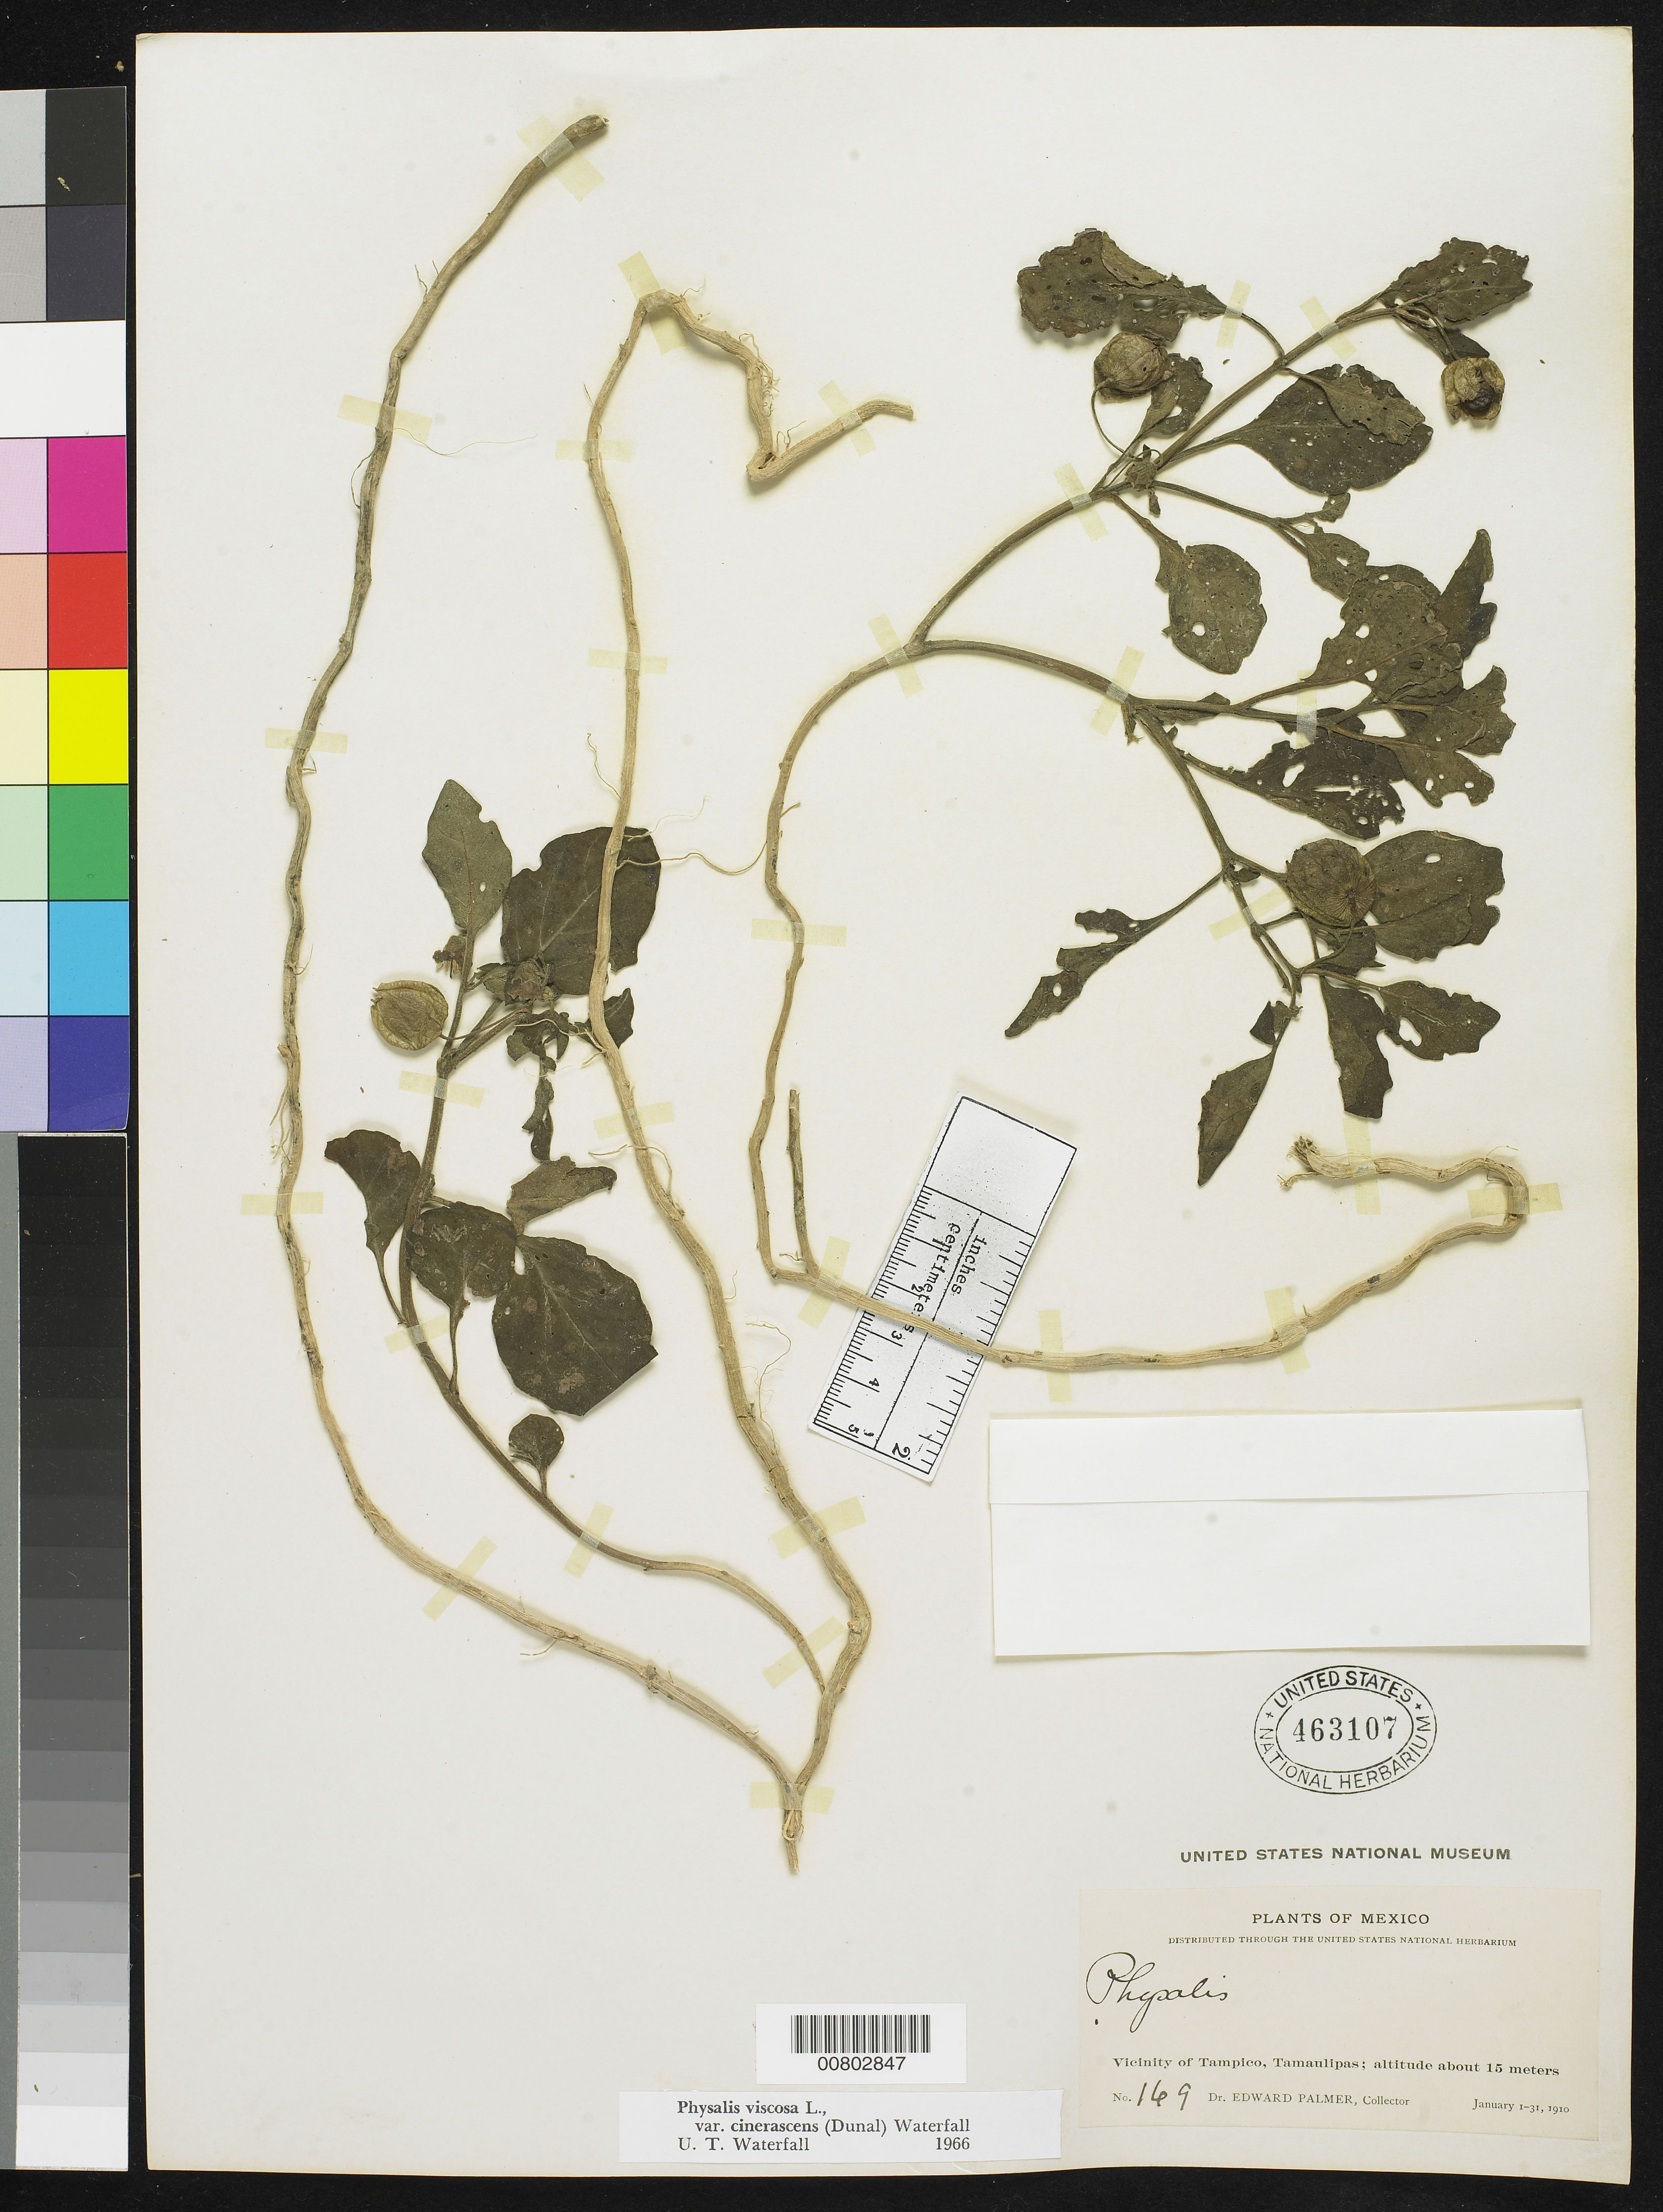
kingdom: Plantae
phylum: Tracheophyta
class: Magnoliopsida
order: Solanales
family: Solanaceae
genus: Physalis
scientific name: Physalis cinerascens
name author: (Dunal) Hitchc.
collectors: E. Palmer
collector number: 169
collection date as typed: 01 Jan 1910 to 31 Jan 1910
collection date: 1910-01-01/1910-01-31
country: Mexico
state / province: Tamaulipas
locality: Vicinity of Tampico, Tamaulipas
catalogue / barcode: US 463107